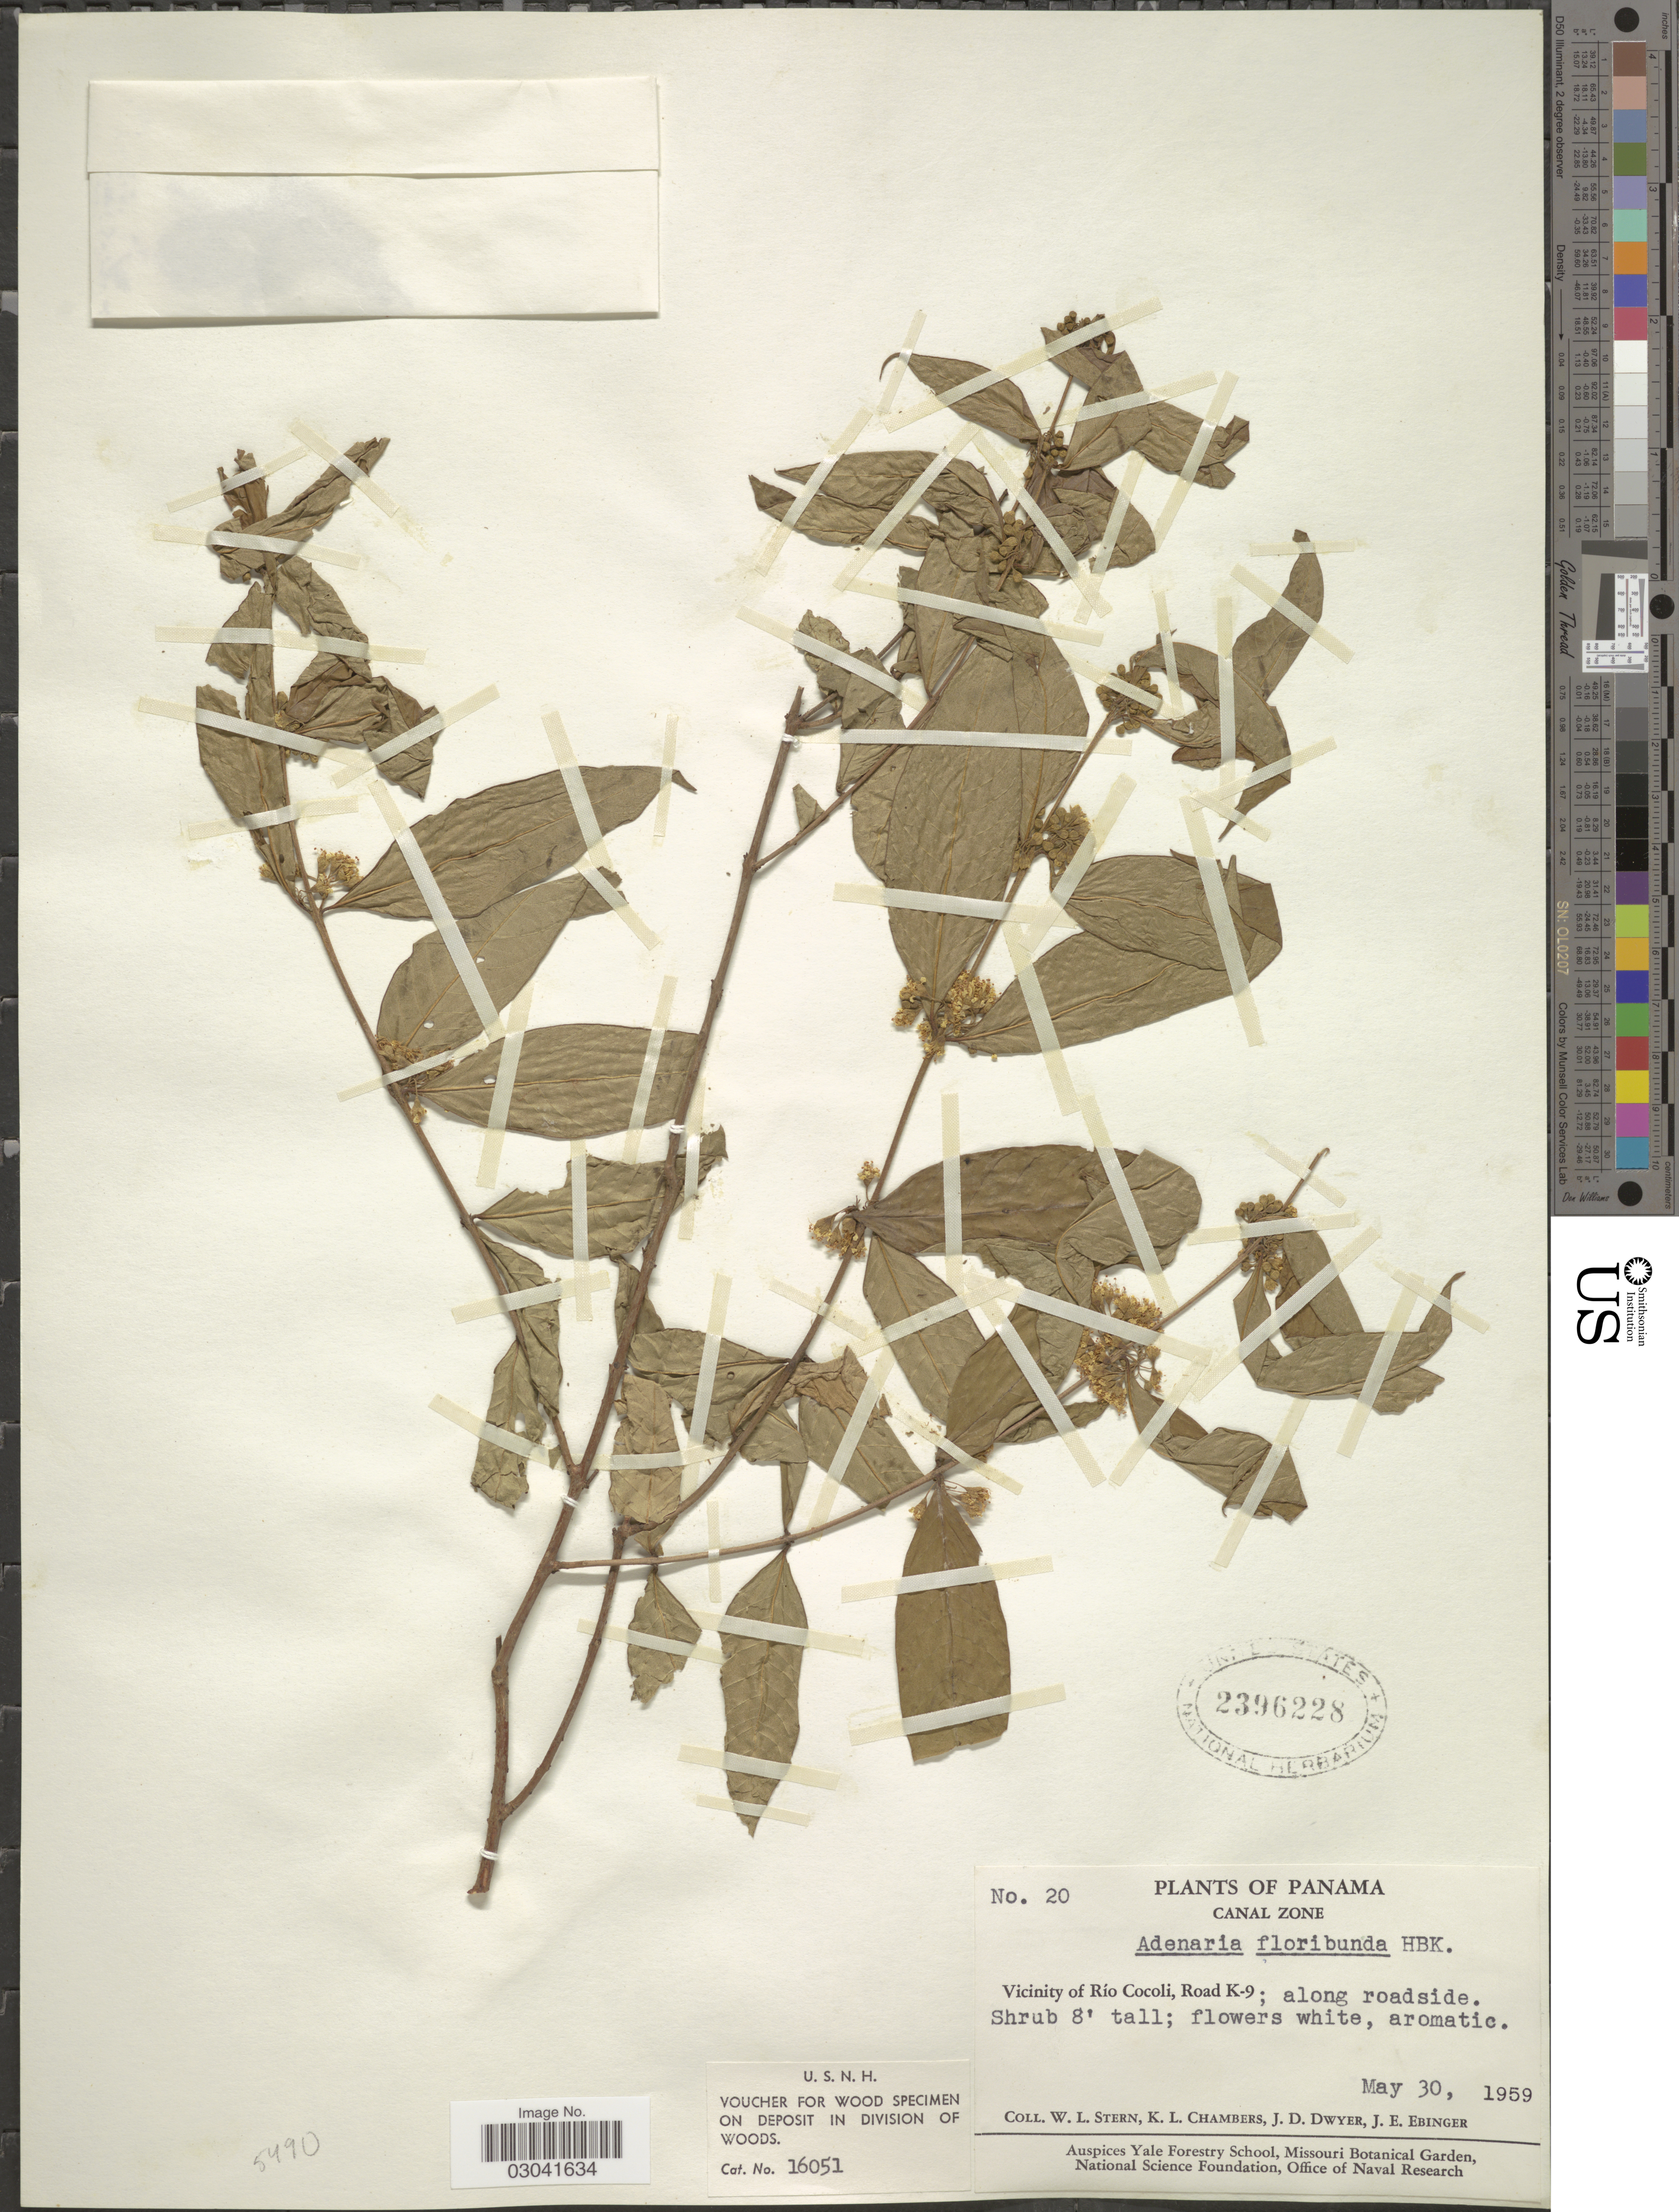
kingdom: Plantae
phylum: Tracheophyta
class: Magnoliopsida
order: Myrtales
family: Lythraceae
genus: Adenaria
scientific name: Adenaria floribunda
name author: Kunth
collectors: W. L. Stern, K. Chambers, J. D. Dwyer & J. Ebinger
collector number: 20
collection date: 1959-05-30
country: Panama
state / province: Panamá Oeste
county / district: Canal Zone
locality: Vicinity of Río Cocoli, Road K-9; along roadside.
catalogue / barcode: US 2396228